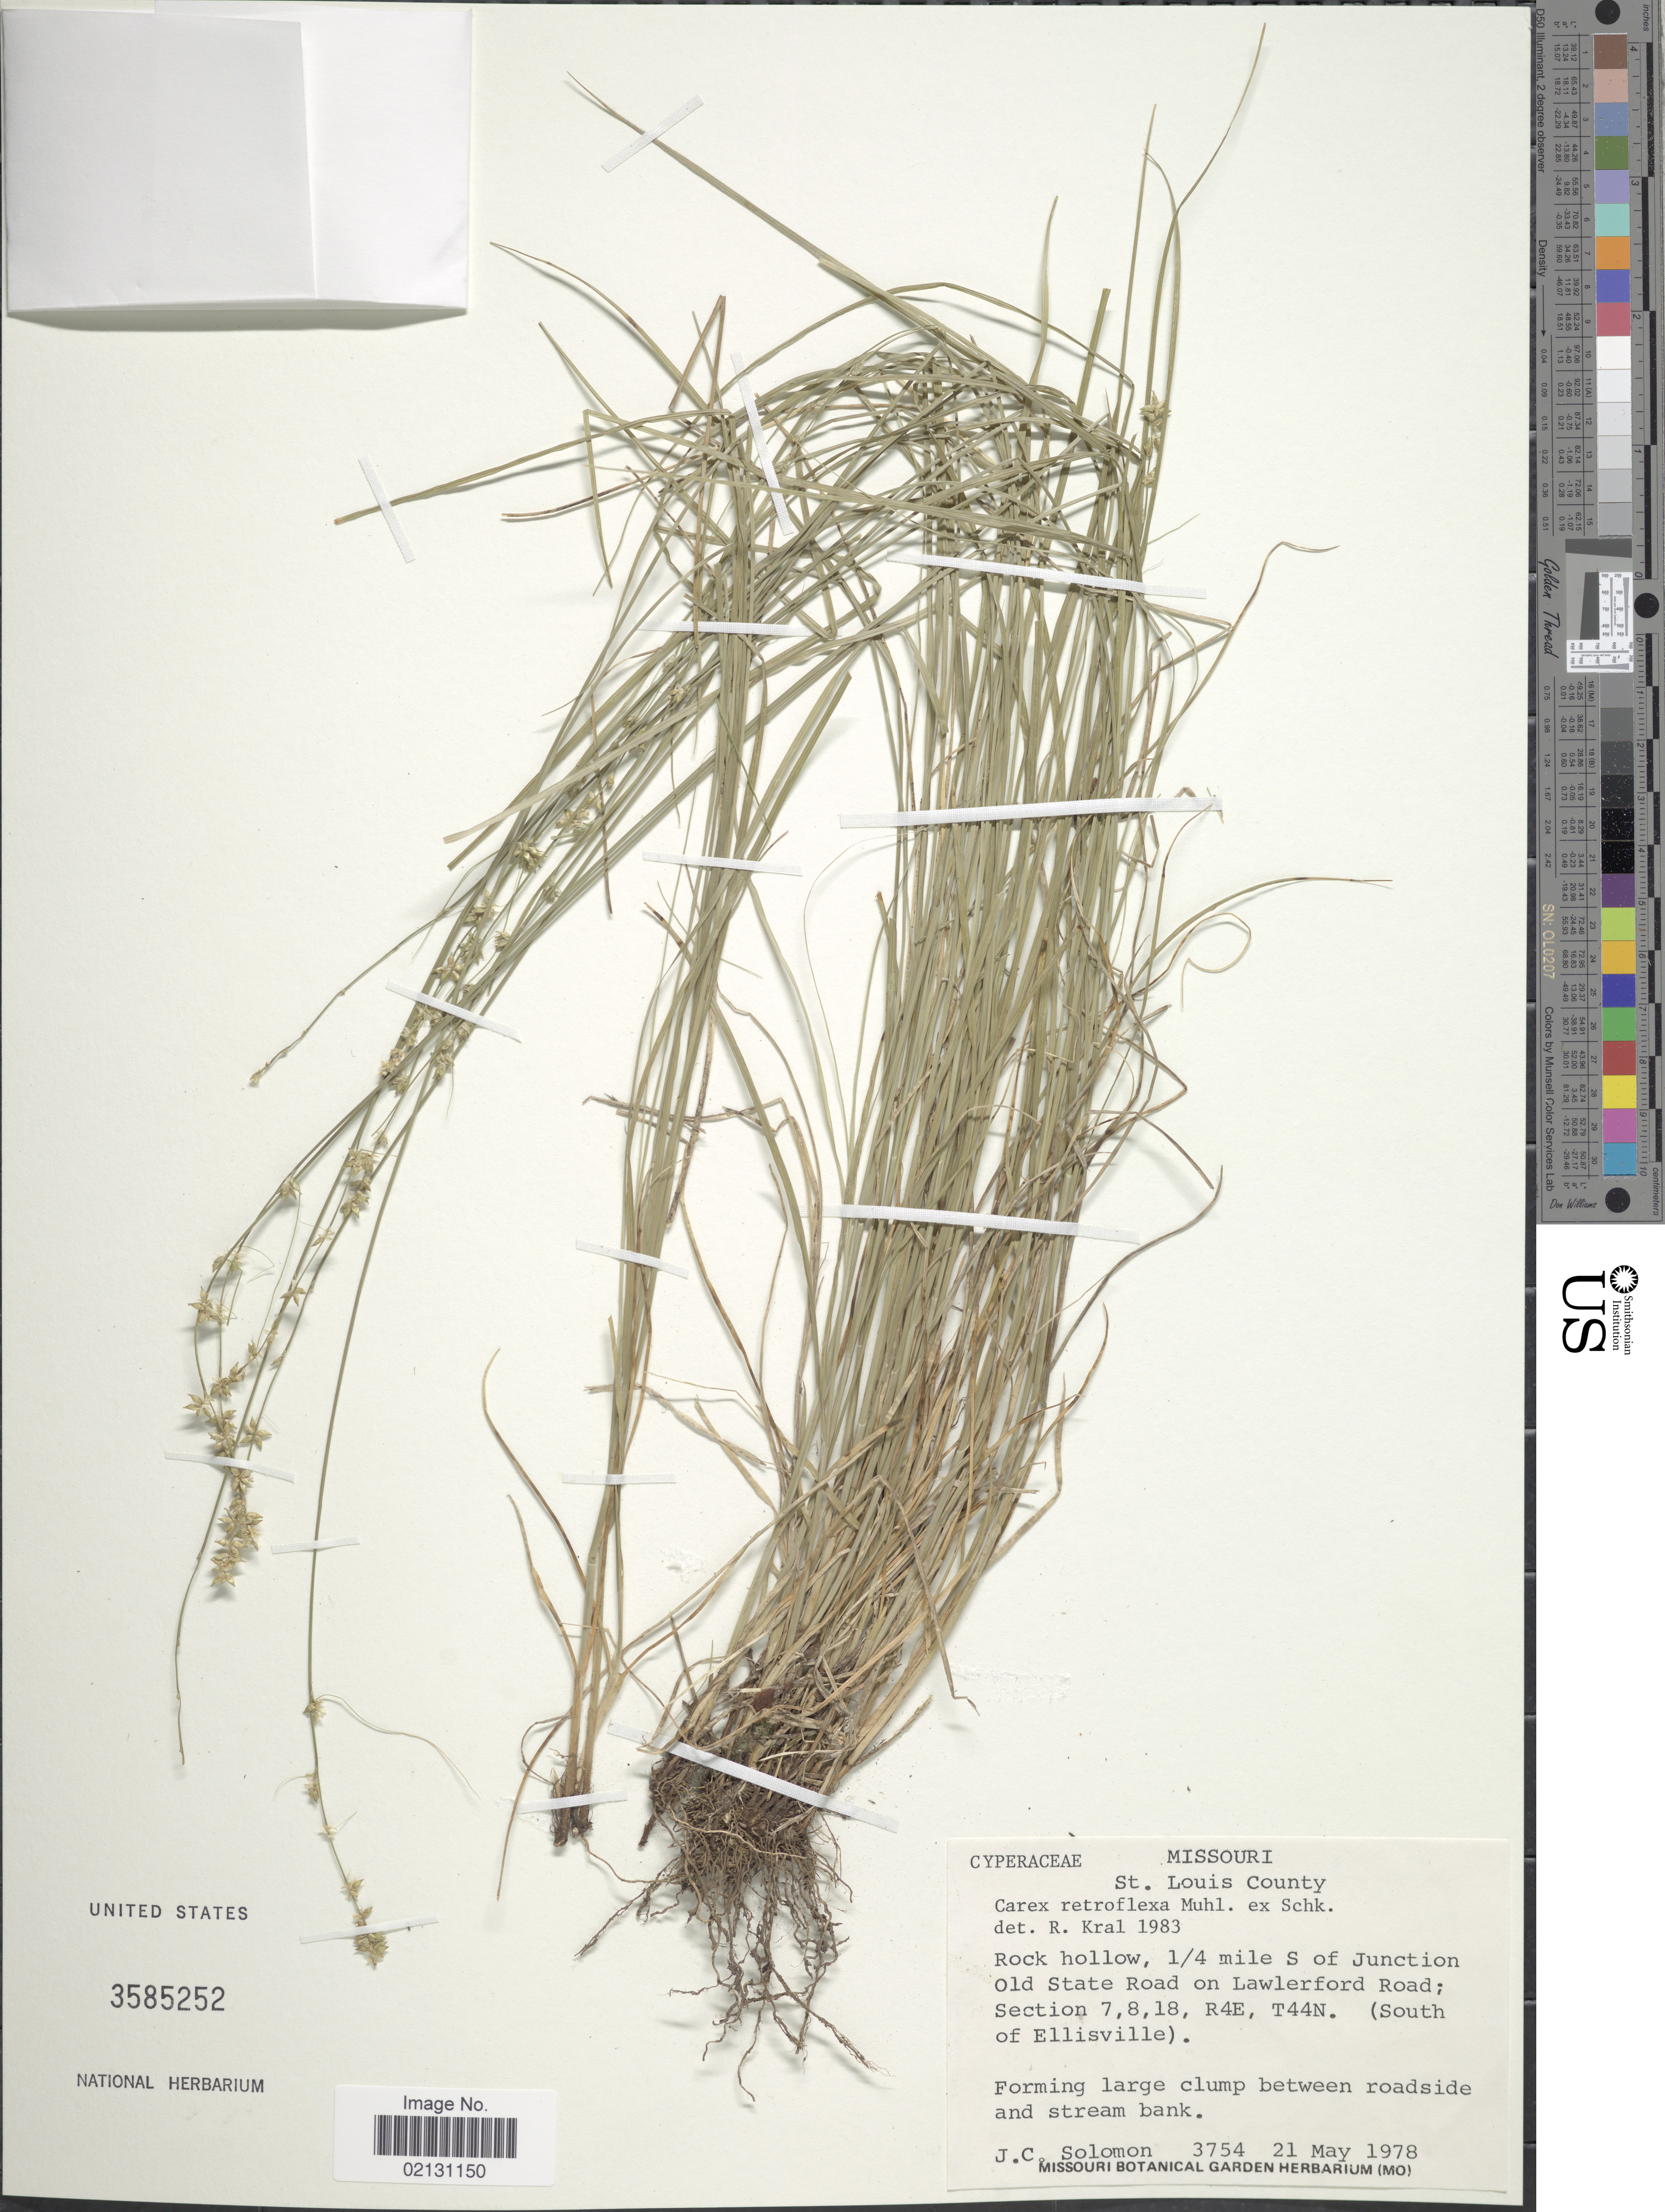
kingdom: Plantae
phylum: Tracheophyta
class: Liliopsida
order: Poales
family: Cyperaceae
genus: Carex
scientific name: Carex retroflexa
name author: Muhl. ex Willd.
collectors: J. C. Solomon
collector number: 3754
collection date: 1978-05-21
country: United States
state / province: Missouri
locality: St Louis County, Rcok holloe, ¼ mile S of Junction Old State Road on Lawlerford Road; Section 7,8,18, R4E, T44N (South of Ellisville)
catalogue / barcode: US 3585252